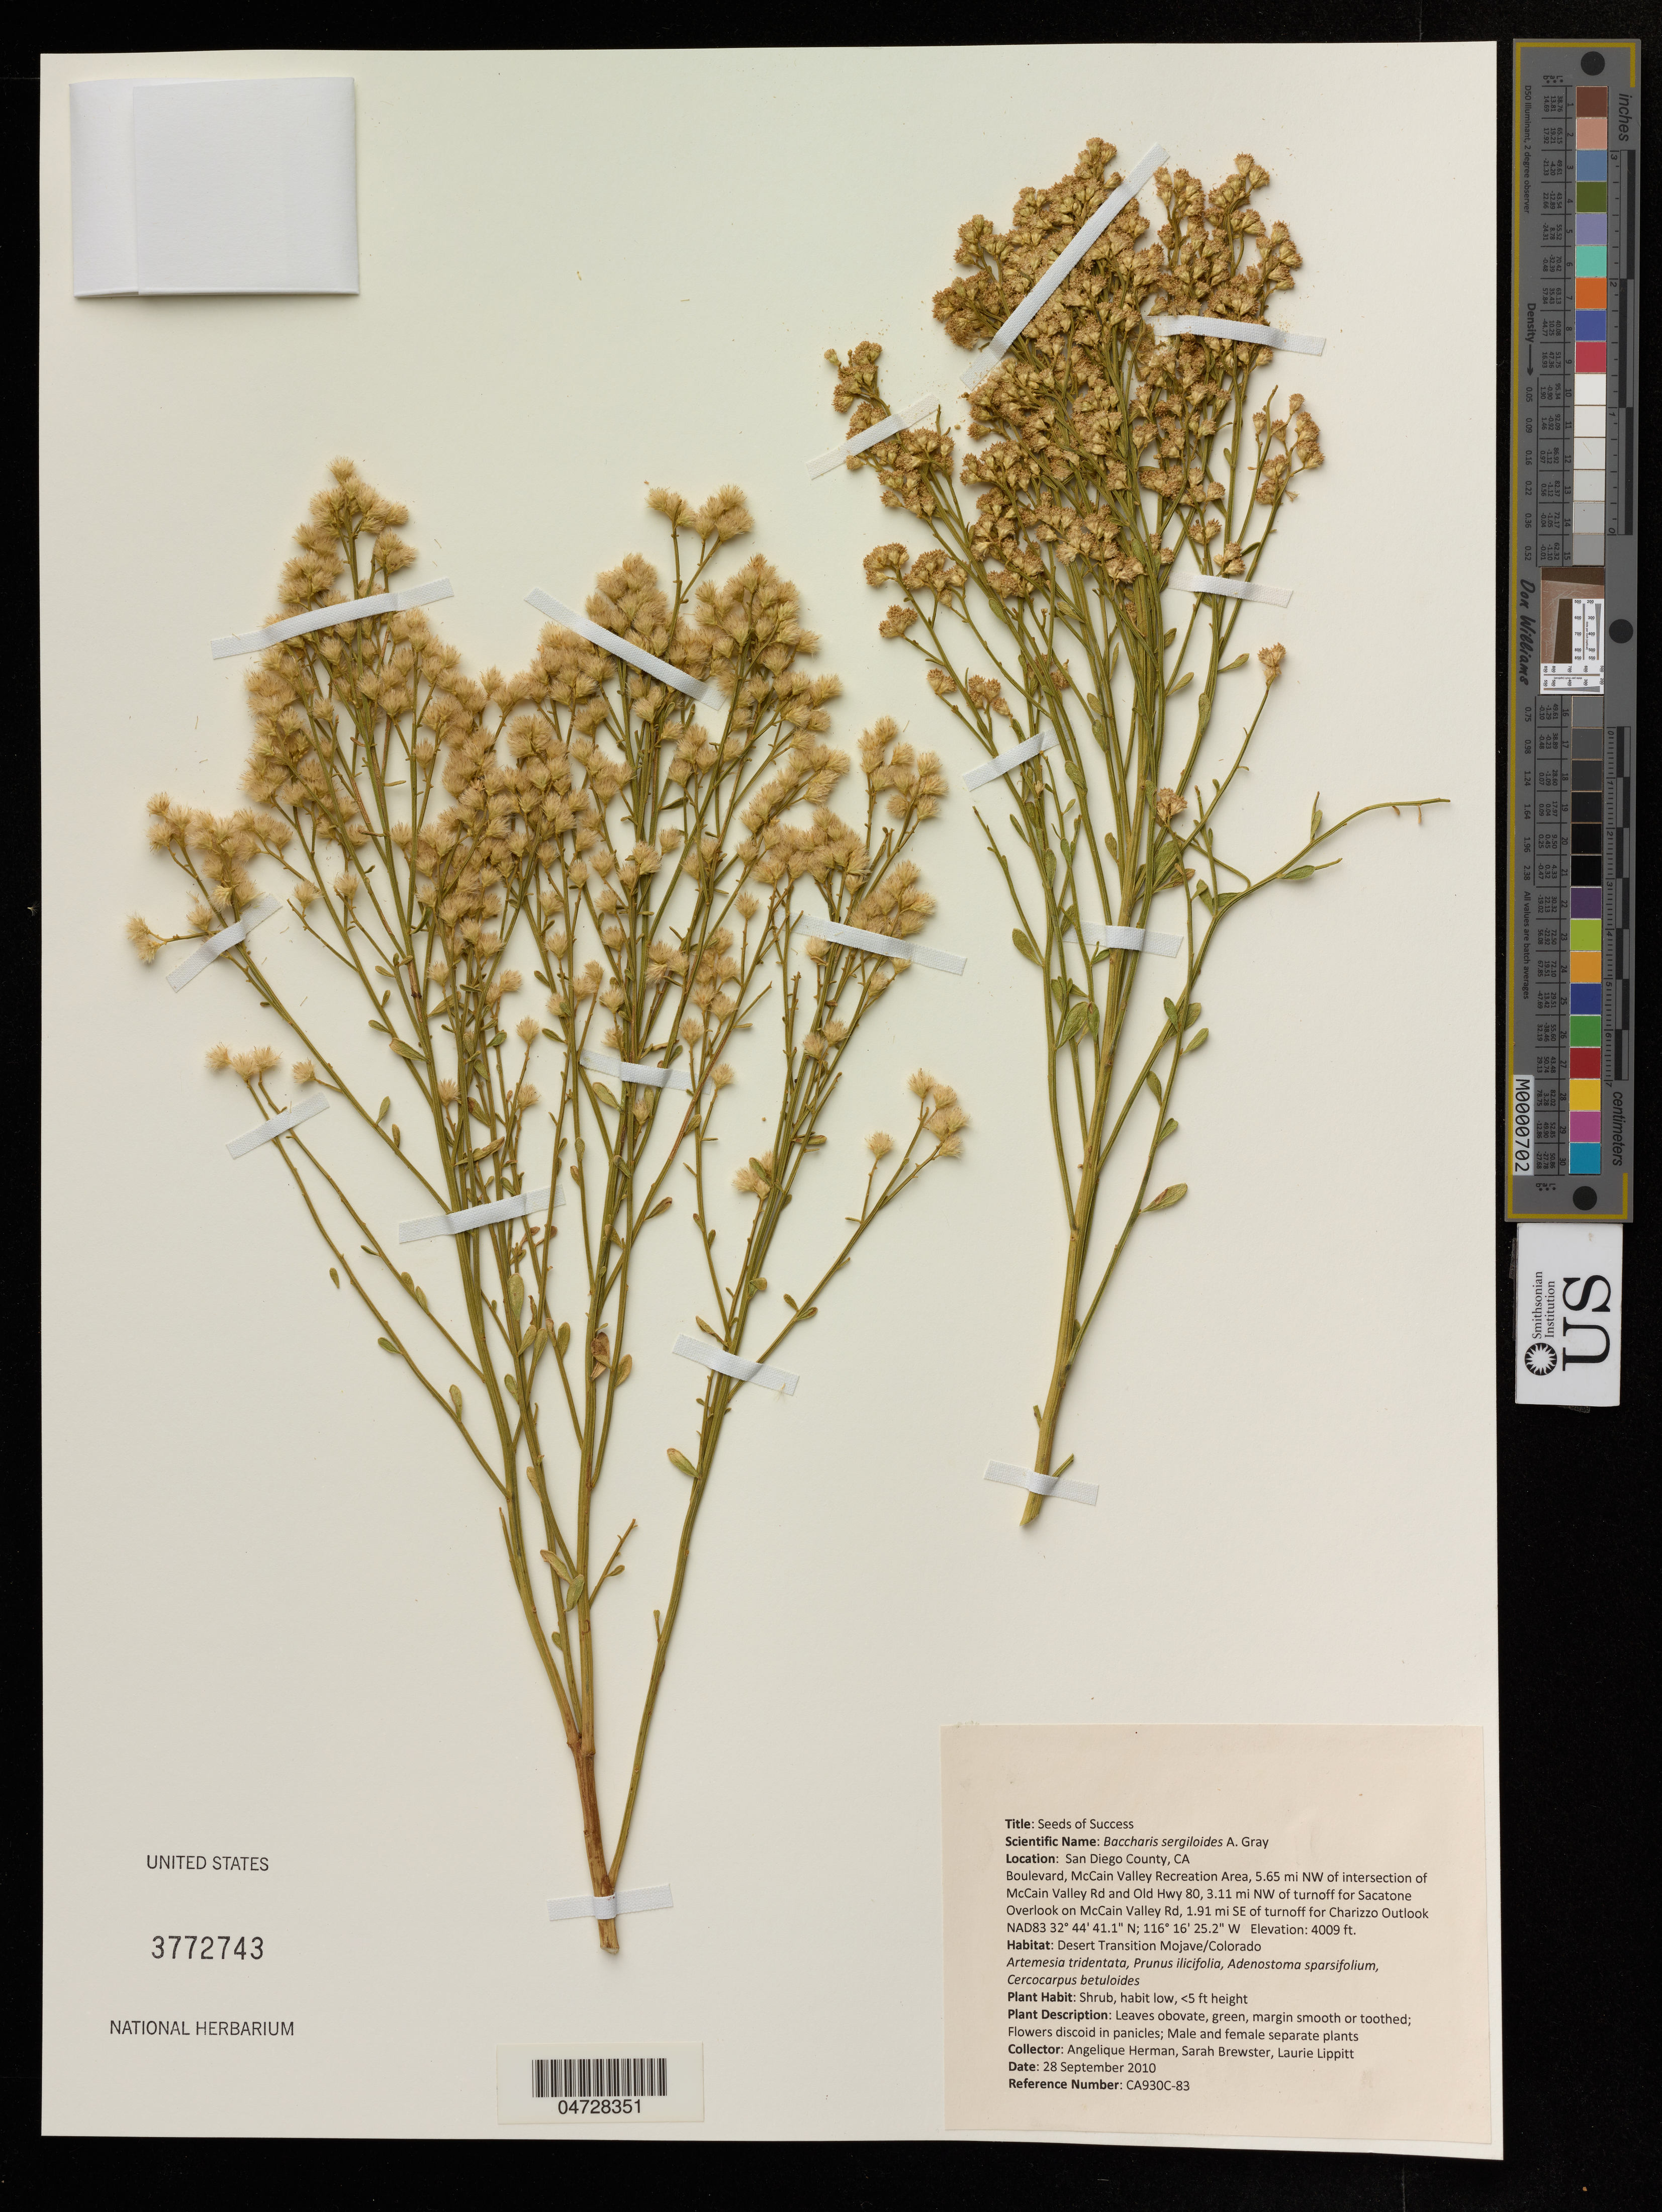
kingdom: Plantae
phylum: Tracheophyta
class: Magnoliopsida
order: Asterales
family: Asteraceae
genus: Baccharis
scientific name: Baccharis sergiloides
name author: A. Gray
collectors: A. Herman, S. Brewster & L. Lippitt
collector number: CA930C-83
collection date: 2010-09-28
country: United States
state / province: California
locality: San Diego County. Boulevard, McCain Valley Recreation Area, 5.65 mi NW of intersection of McCain Valley Rd and Old Hwy 80, 3.11 mi NW of turnoff for Sacatone Overlook on McCain Valley Rd, 1.91 mi SE of turnoff for Charizzo Outlook.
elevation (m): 1222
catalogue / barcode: US 3772743